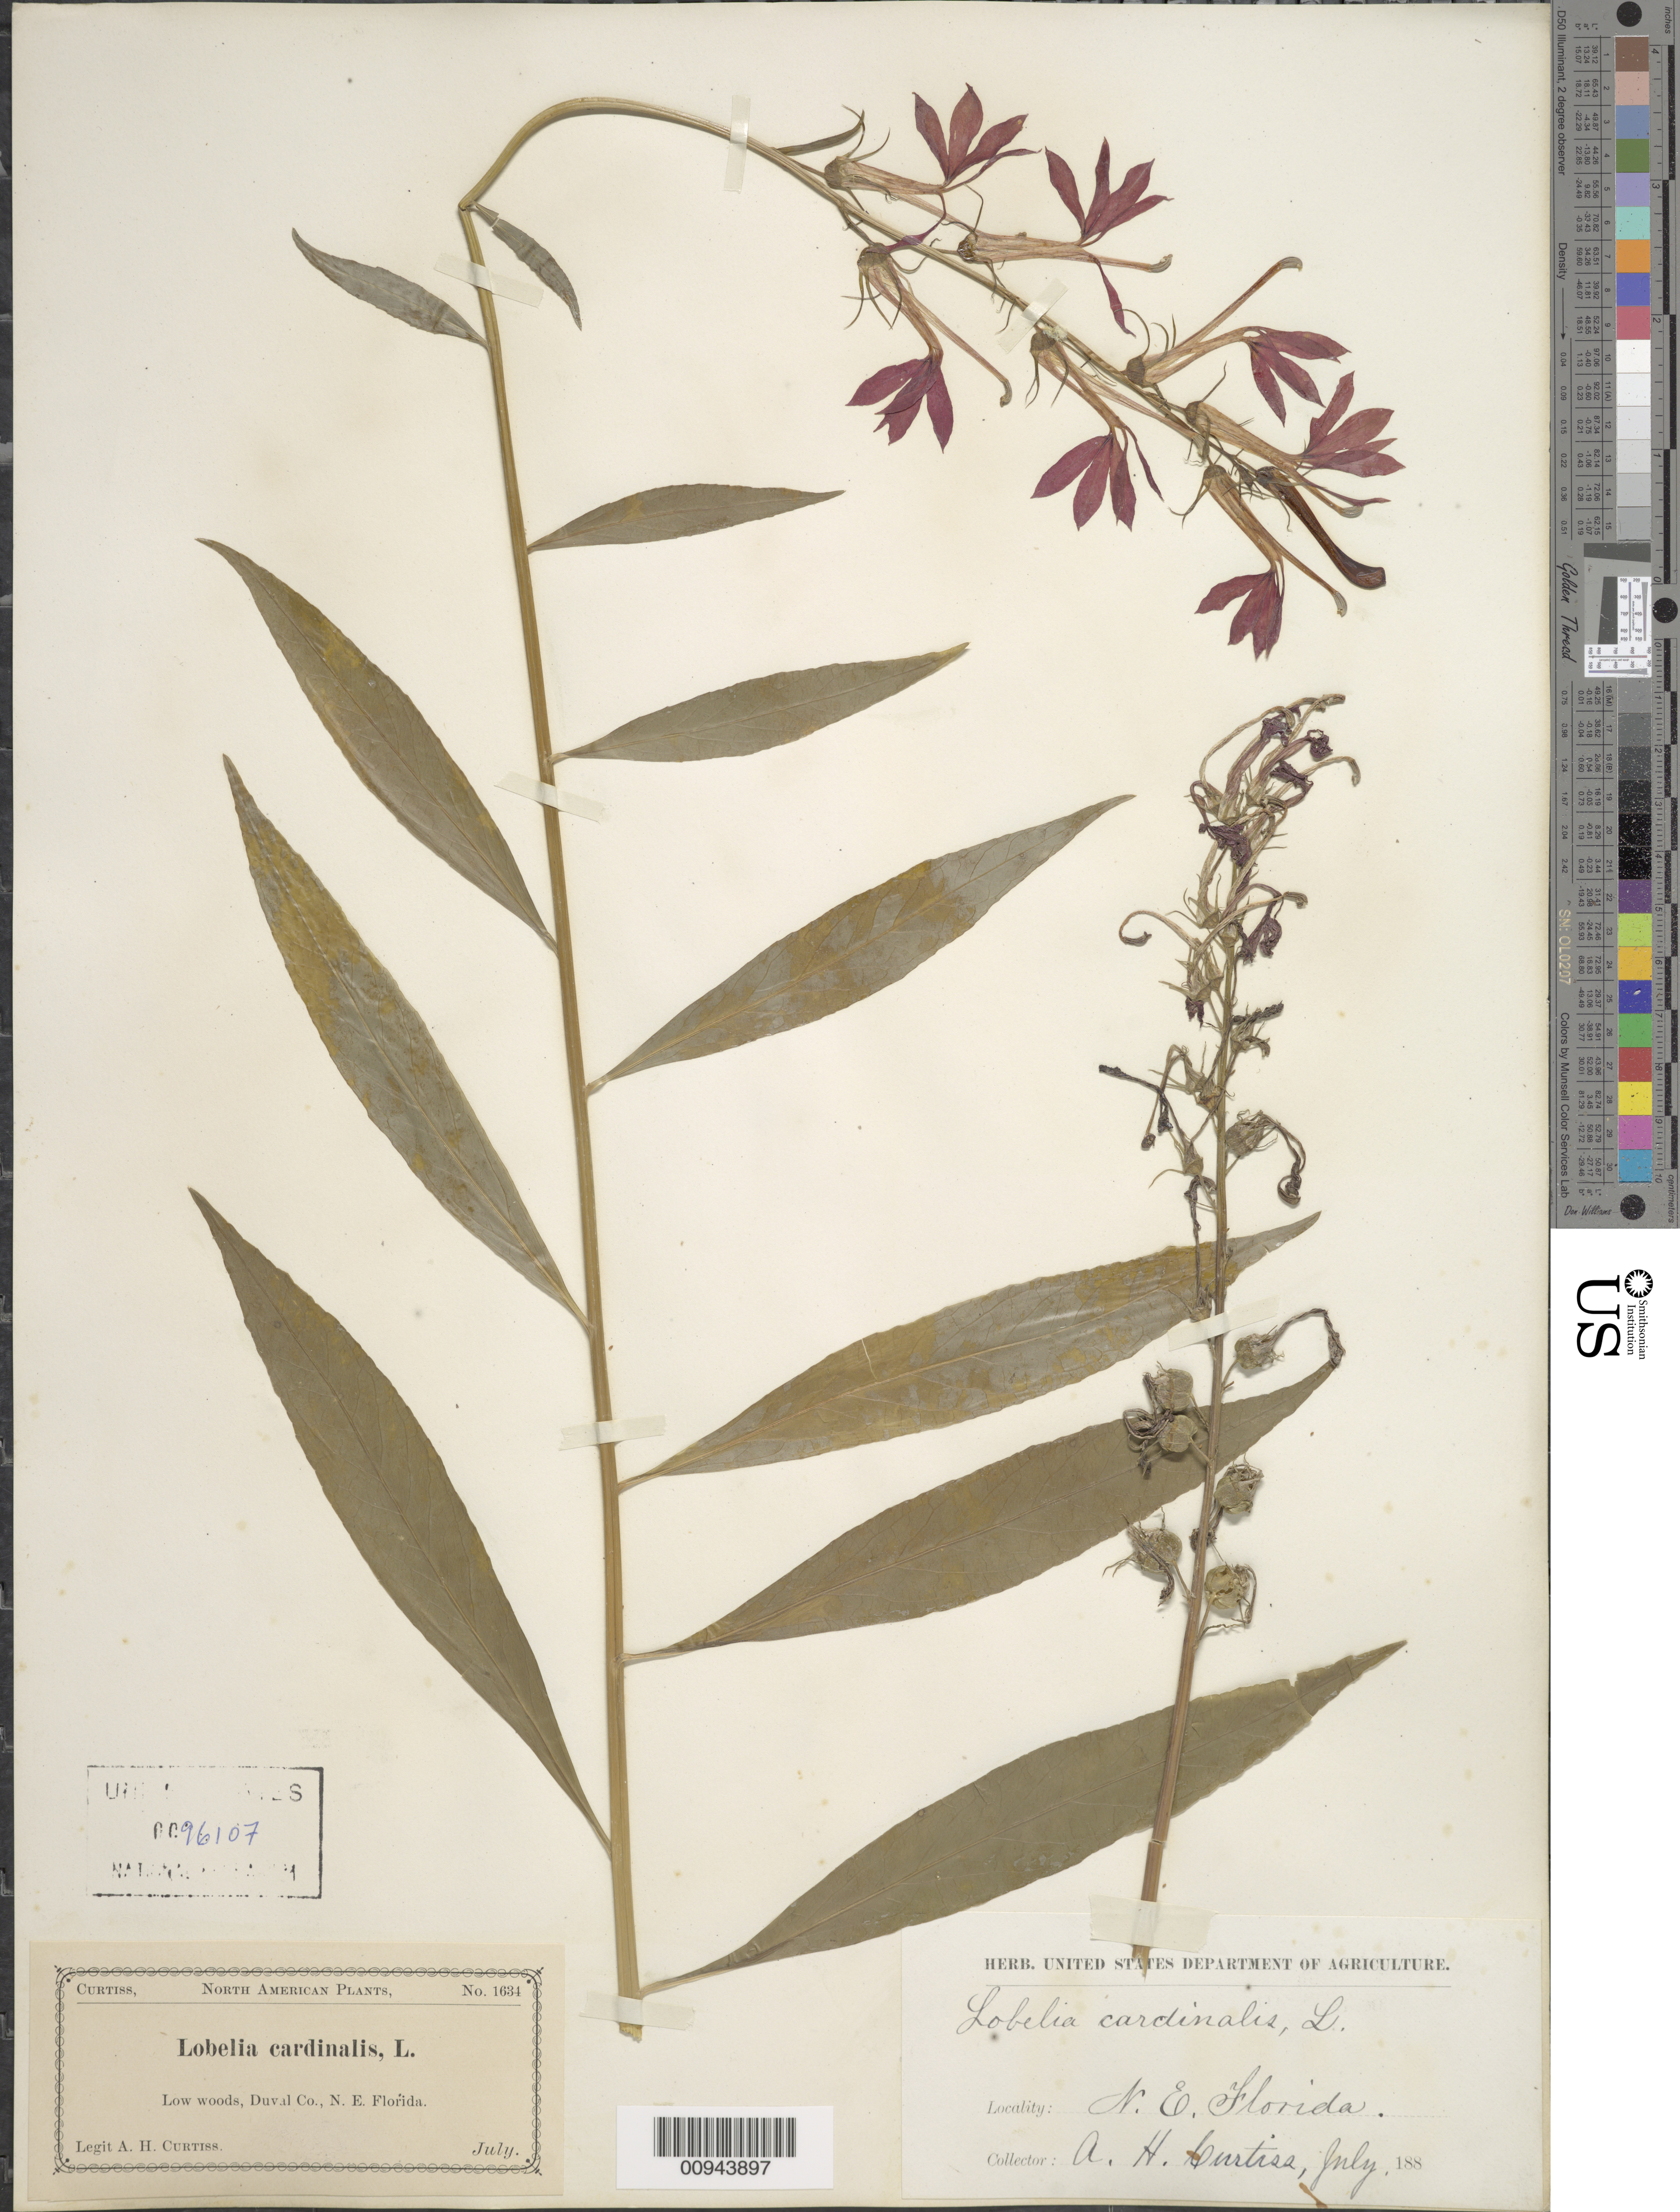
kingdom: Plantae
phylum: Tracheophyta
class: Magnoliopsida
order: Asterales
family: Campanulaceae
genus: Lobelia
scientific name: Lobelia cardinalis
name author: L.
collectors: A. H. Curtiss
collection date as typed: July 188-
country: United States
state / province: Florida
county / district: Duval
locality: N.E. Florida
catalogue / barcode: US 96107